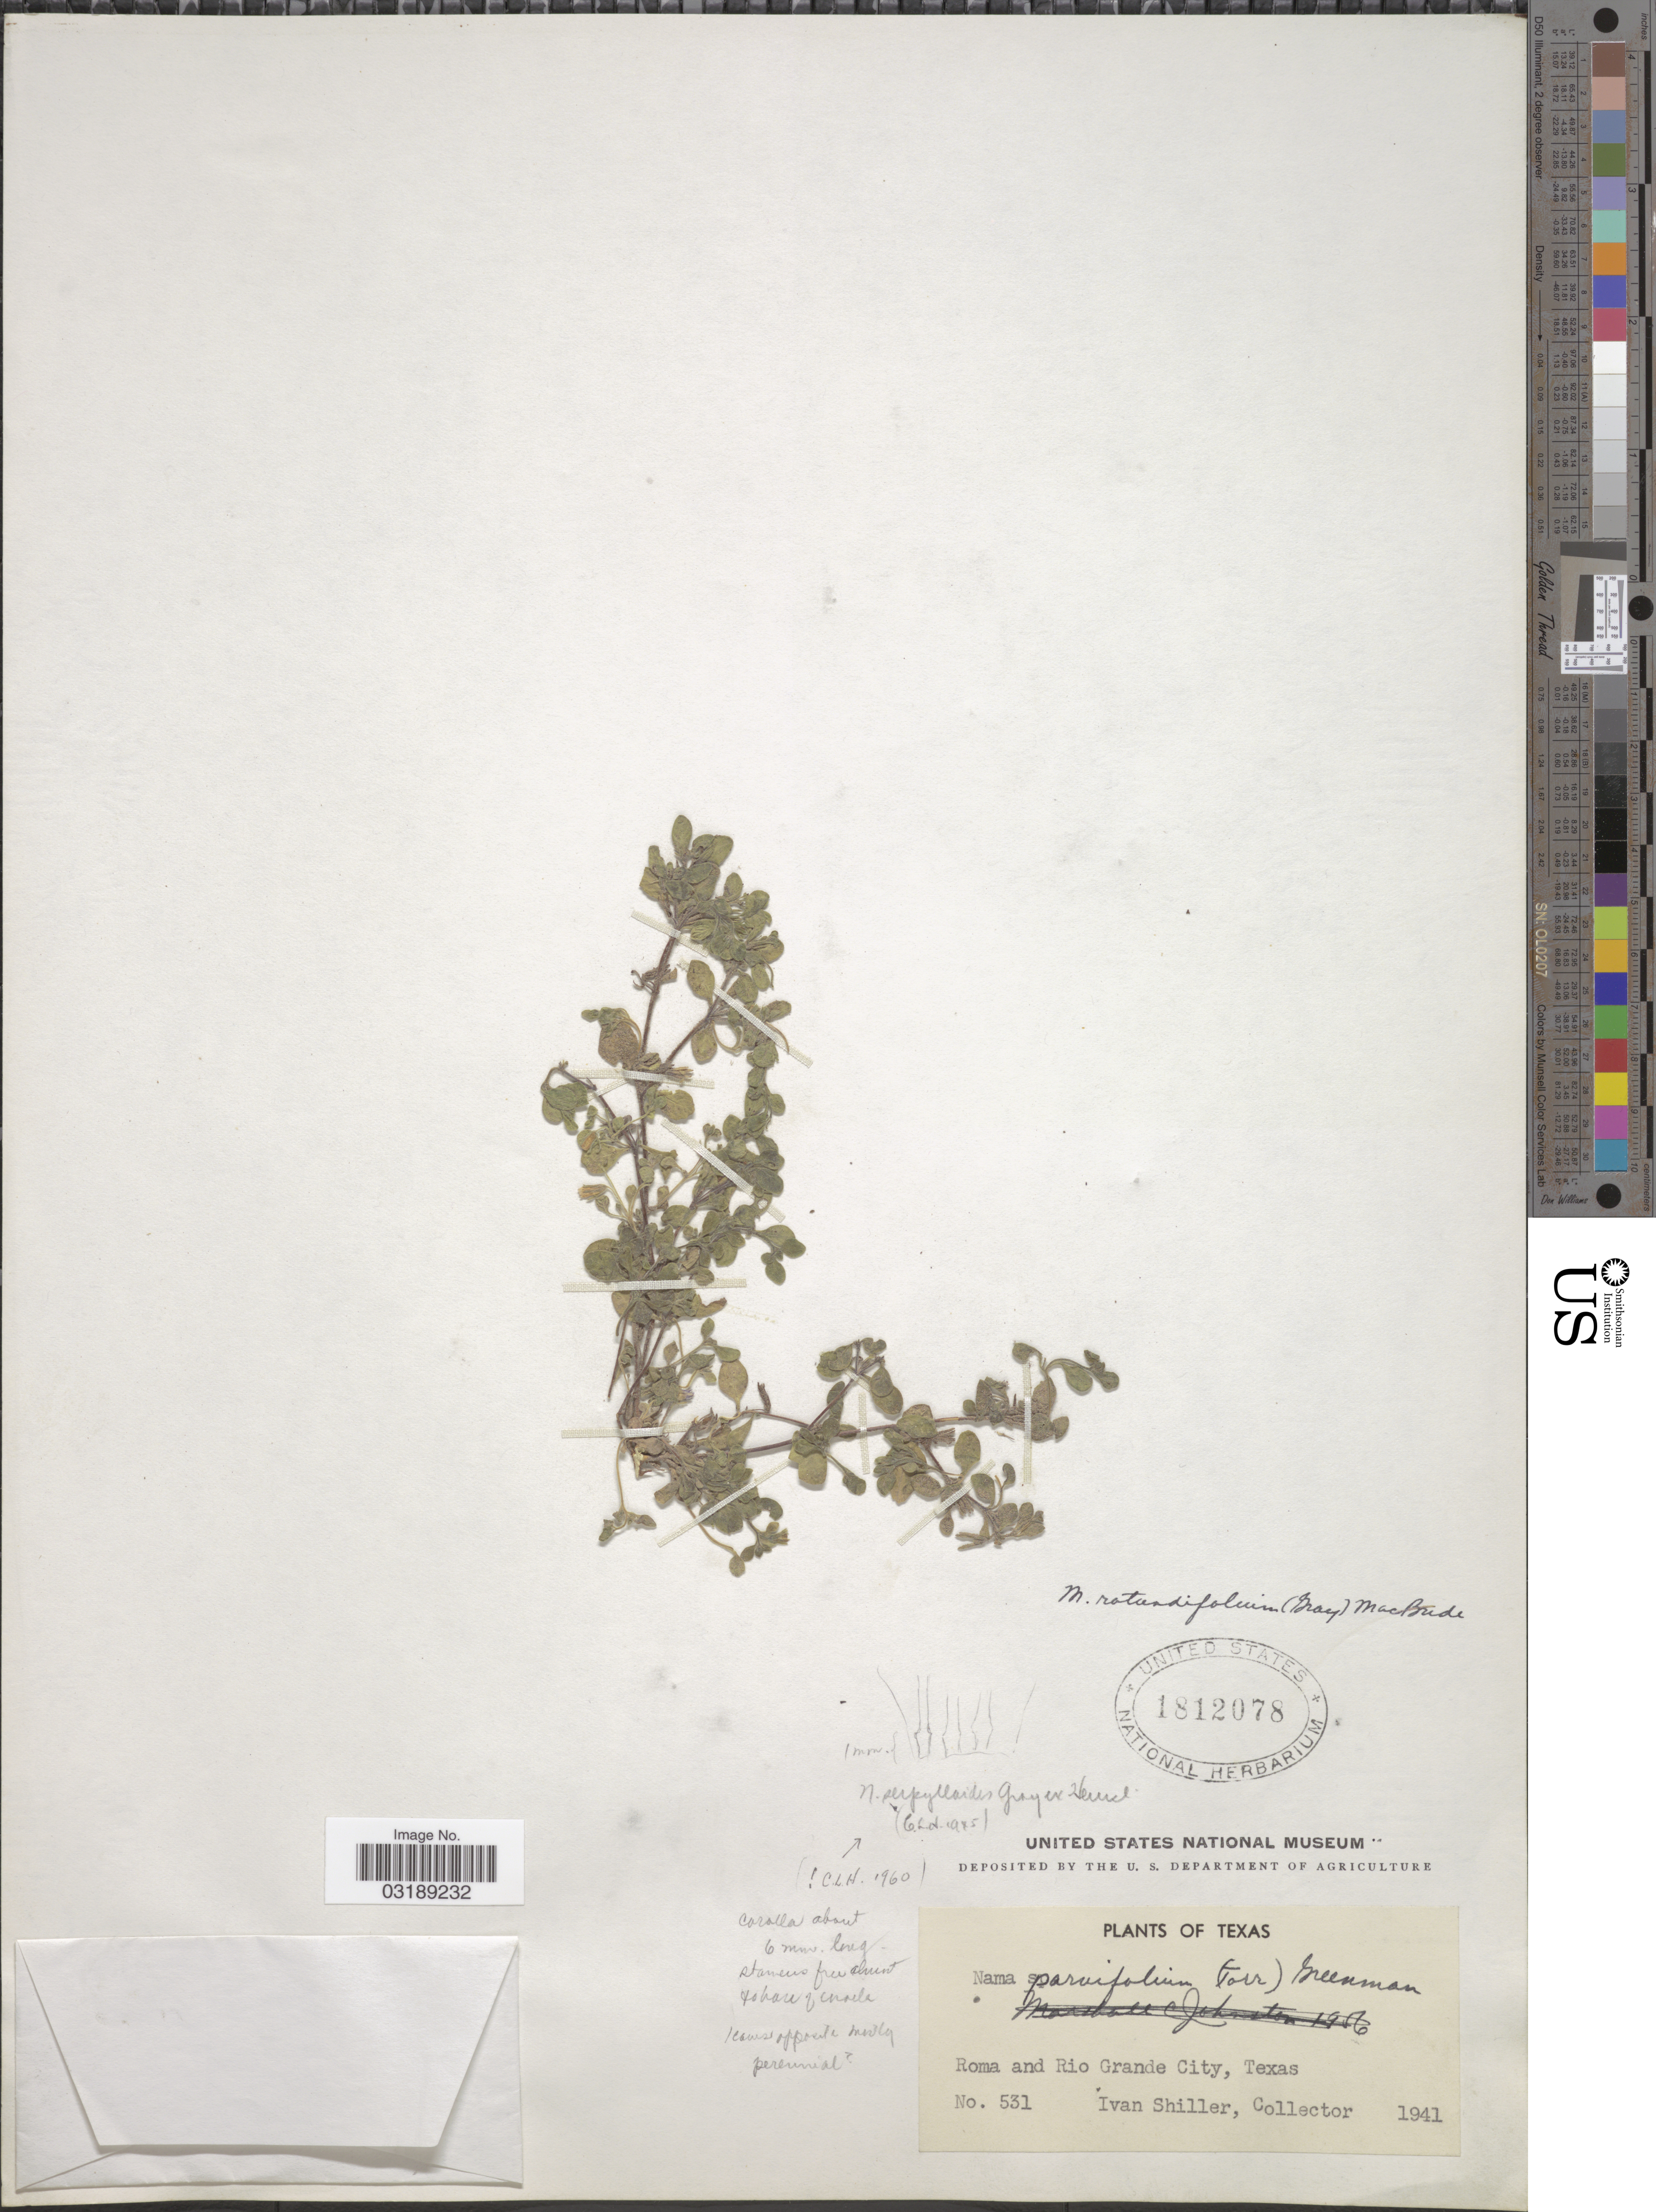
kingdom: Plantae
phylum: Tracheophyta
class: Magnoliopsida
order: Boraginales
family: Namaceae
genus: Nama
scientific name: Nama rotundifolium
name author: (A. Gray ex Hemsl.) J.F. Macbr.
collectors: I. Shiller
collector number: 531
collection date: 1941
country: United States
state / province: Texas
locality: Roma and Rio Grande City, Texas.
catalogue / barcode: US 1812078